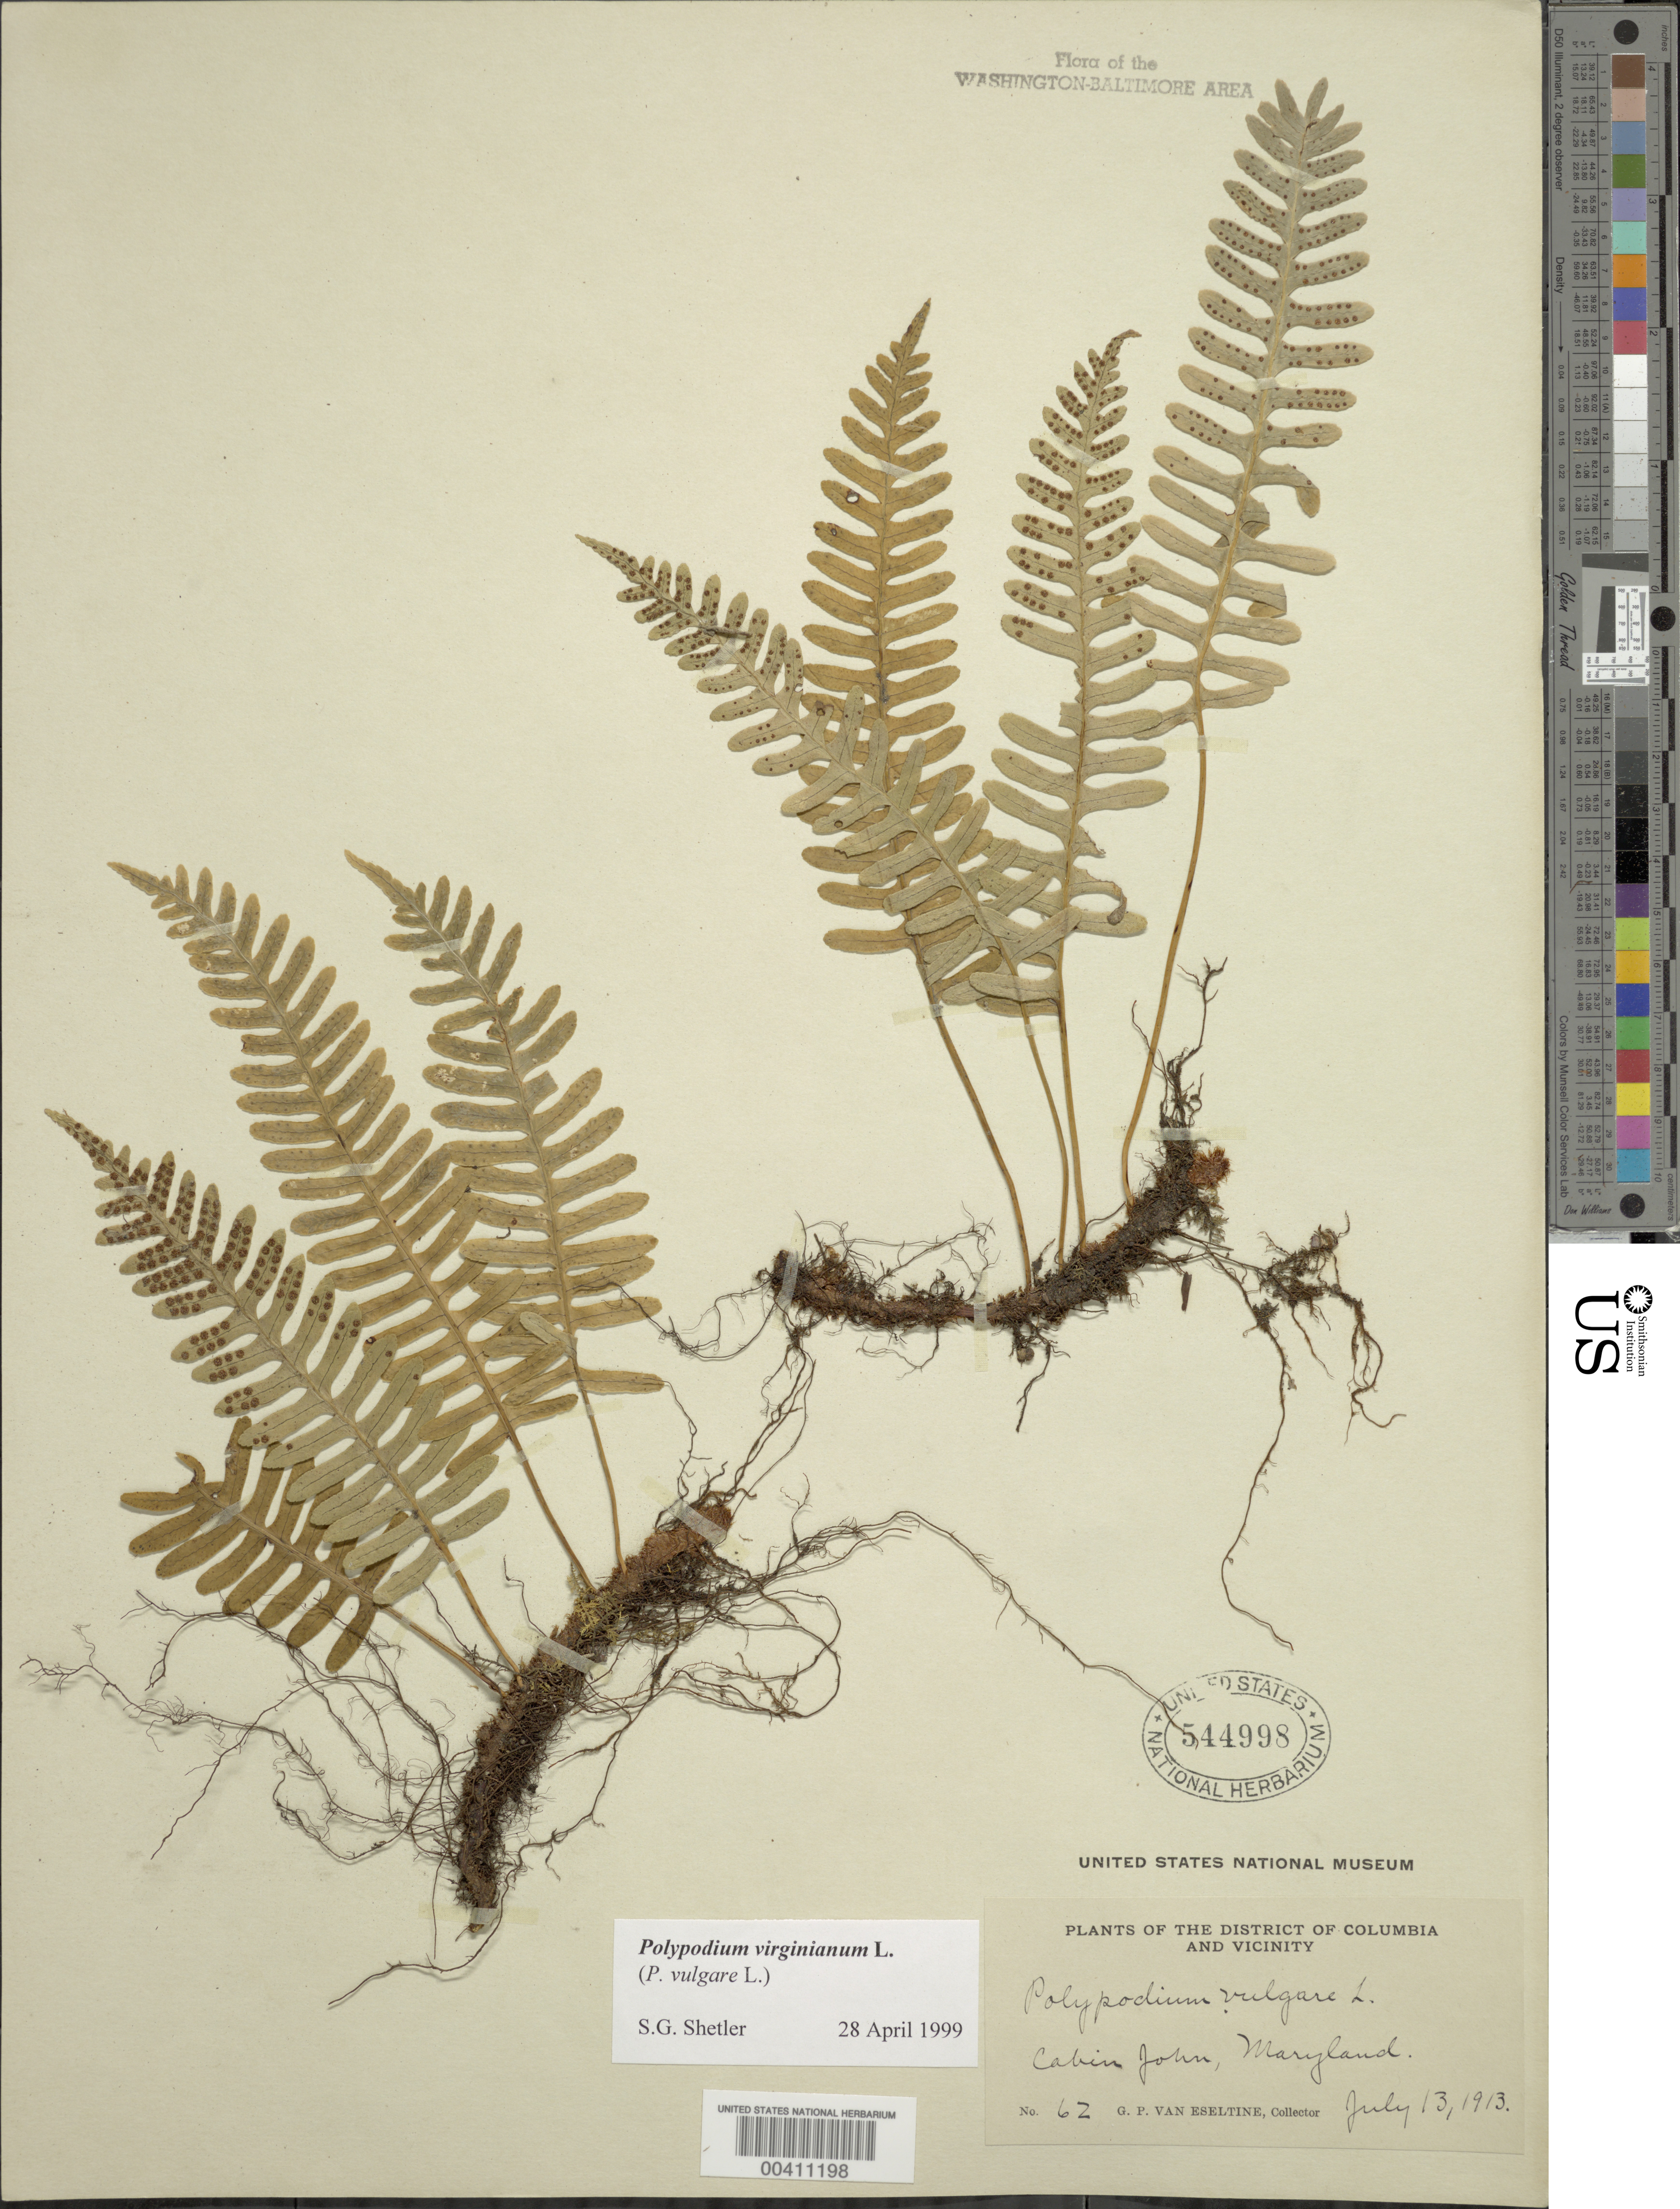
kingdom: Plantae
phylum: Tracheophyta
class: Polypodiopsida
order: Polypodiales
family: Polypodiaceae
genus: Polypodium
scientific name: Polypodium virginianum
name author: L.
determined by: Shetler, Stanwyn G., (US), NMNH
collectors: G. P. Van Eseltine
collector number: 62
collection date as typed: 13 Jul 1913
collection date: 1913-07-13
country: United States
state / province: Maryland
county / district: Montgomery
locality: Cabin John C. & O. Canal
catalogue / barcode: US 544998